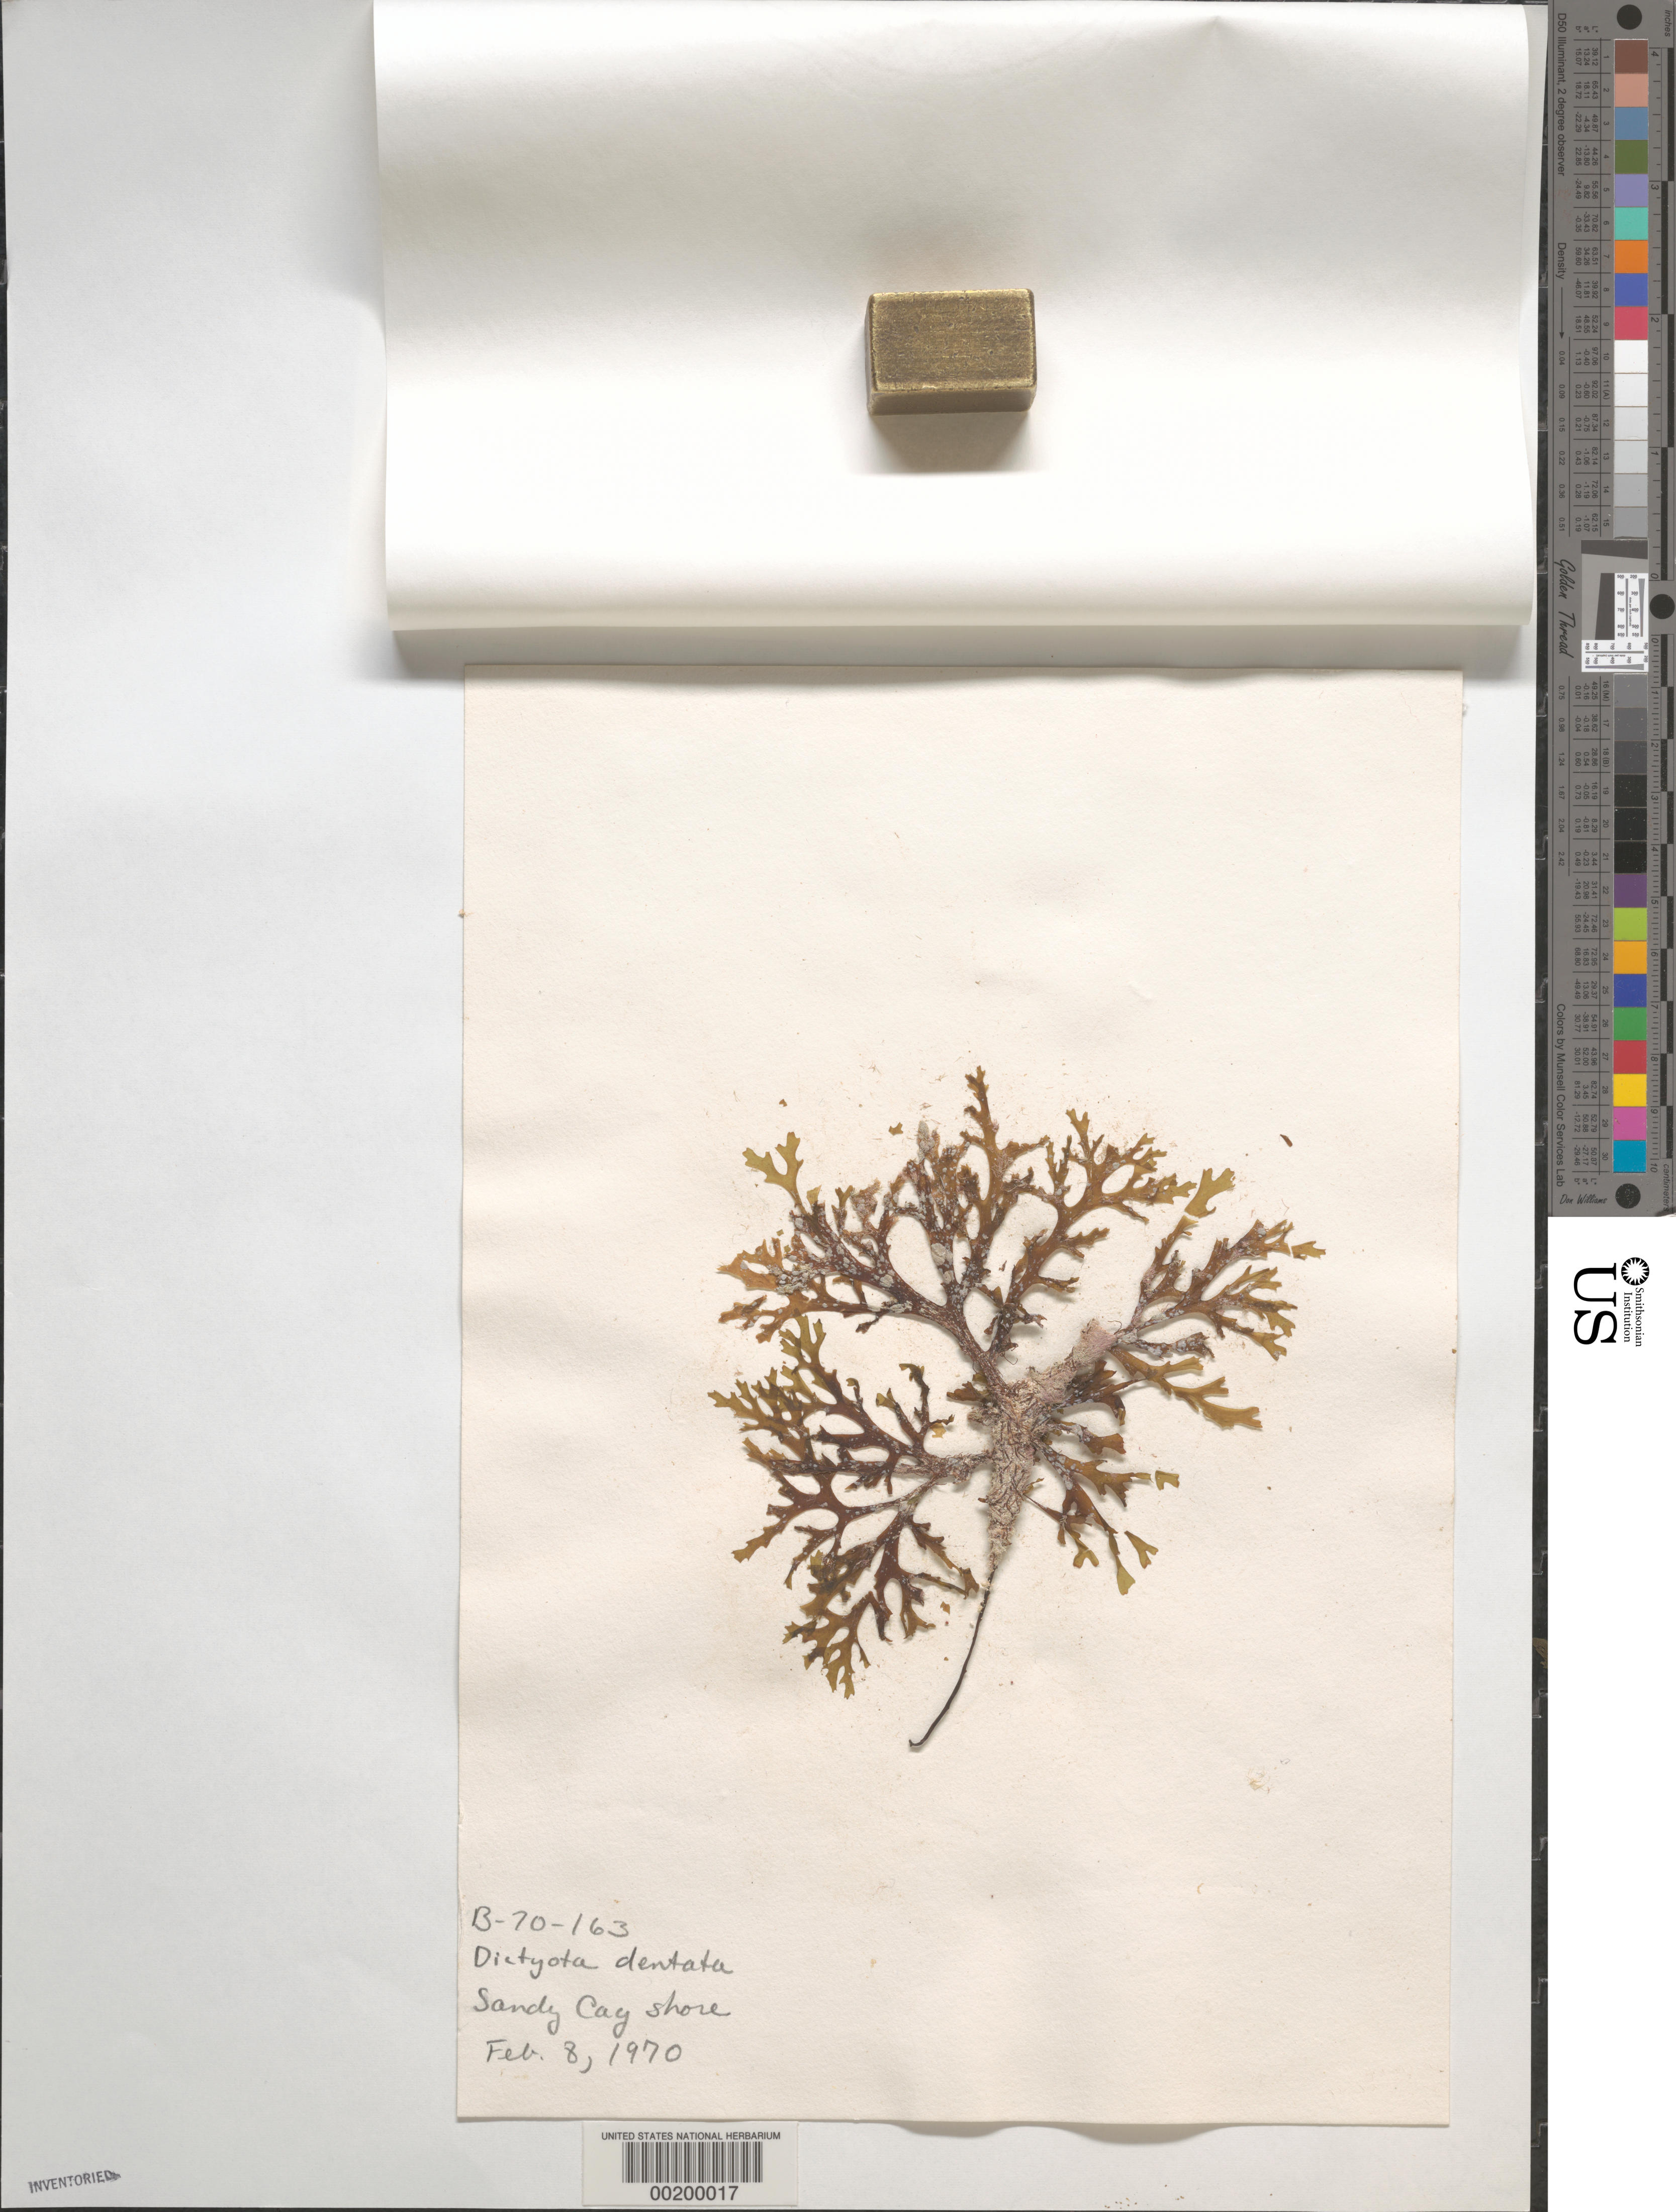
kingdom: Chromista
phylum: Ochrophyta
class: Phaeophyceae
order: Dictyotales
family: Dictyotaceae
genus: Dictyota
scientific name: Dictyota mertensii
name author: (C. Mart.) Kütz.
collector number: B-70-163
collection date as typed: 08 Feb 1970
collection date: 1970-02-08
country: Bahamas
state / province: Abaco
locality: Sandy cay, great abaco island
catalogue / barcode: US 20824